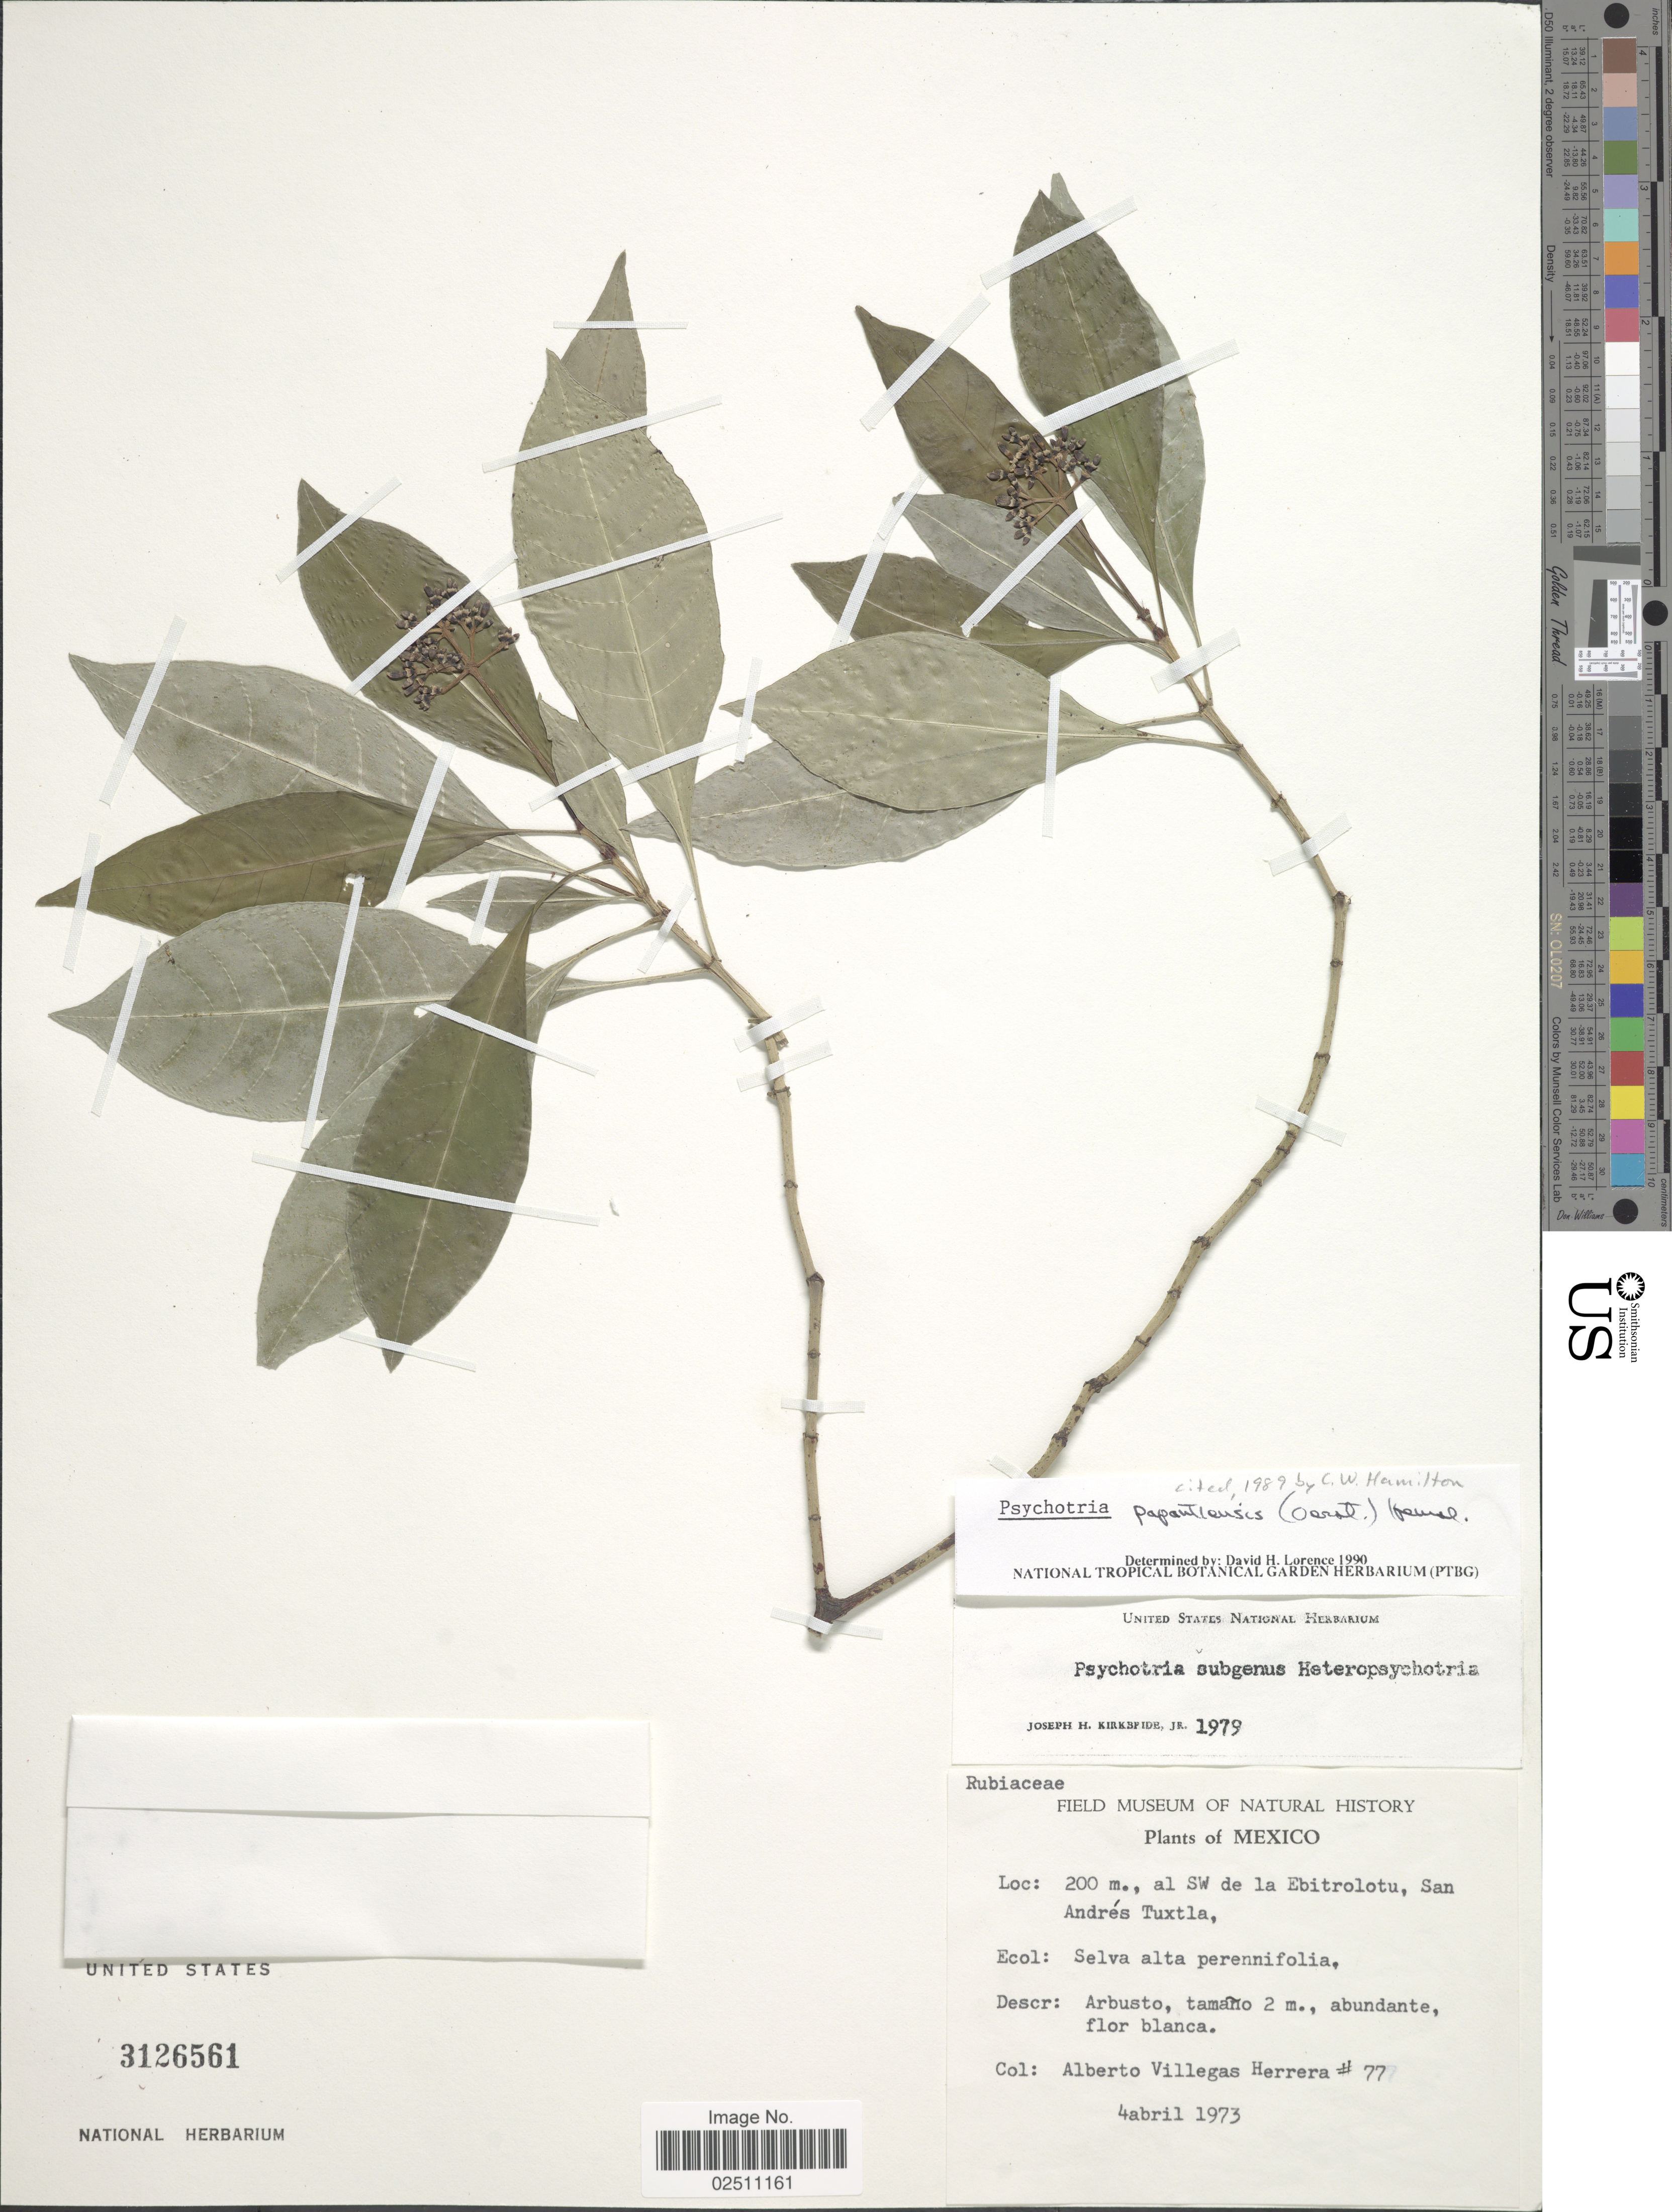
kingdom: Plantae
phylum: Tracheophyta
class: Magnoliopsida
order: Gentianales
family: Rubiaceae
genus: Psychotria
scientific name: Psychotria papantlensis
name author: (Oerst.) Hemsl.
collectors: A. Herrera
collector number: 77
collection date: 1973-04-04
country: Belize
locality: Al SW de la Ebitrolotu, San Andres Tuxtla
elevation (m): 200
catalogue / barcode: US 3126561